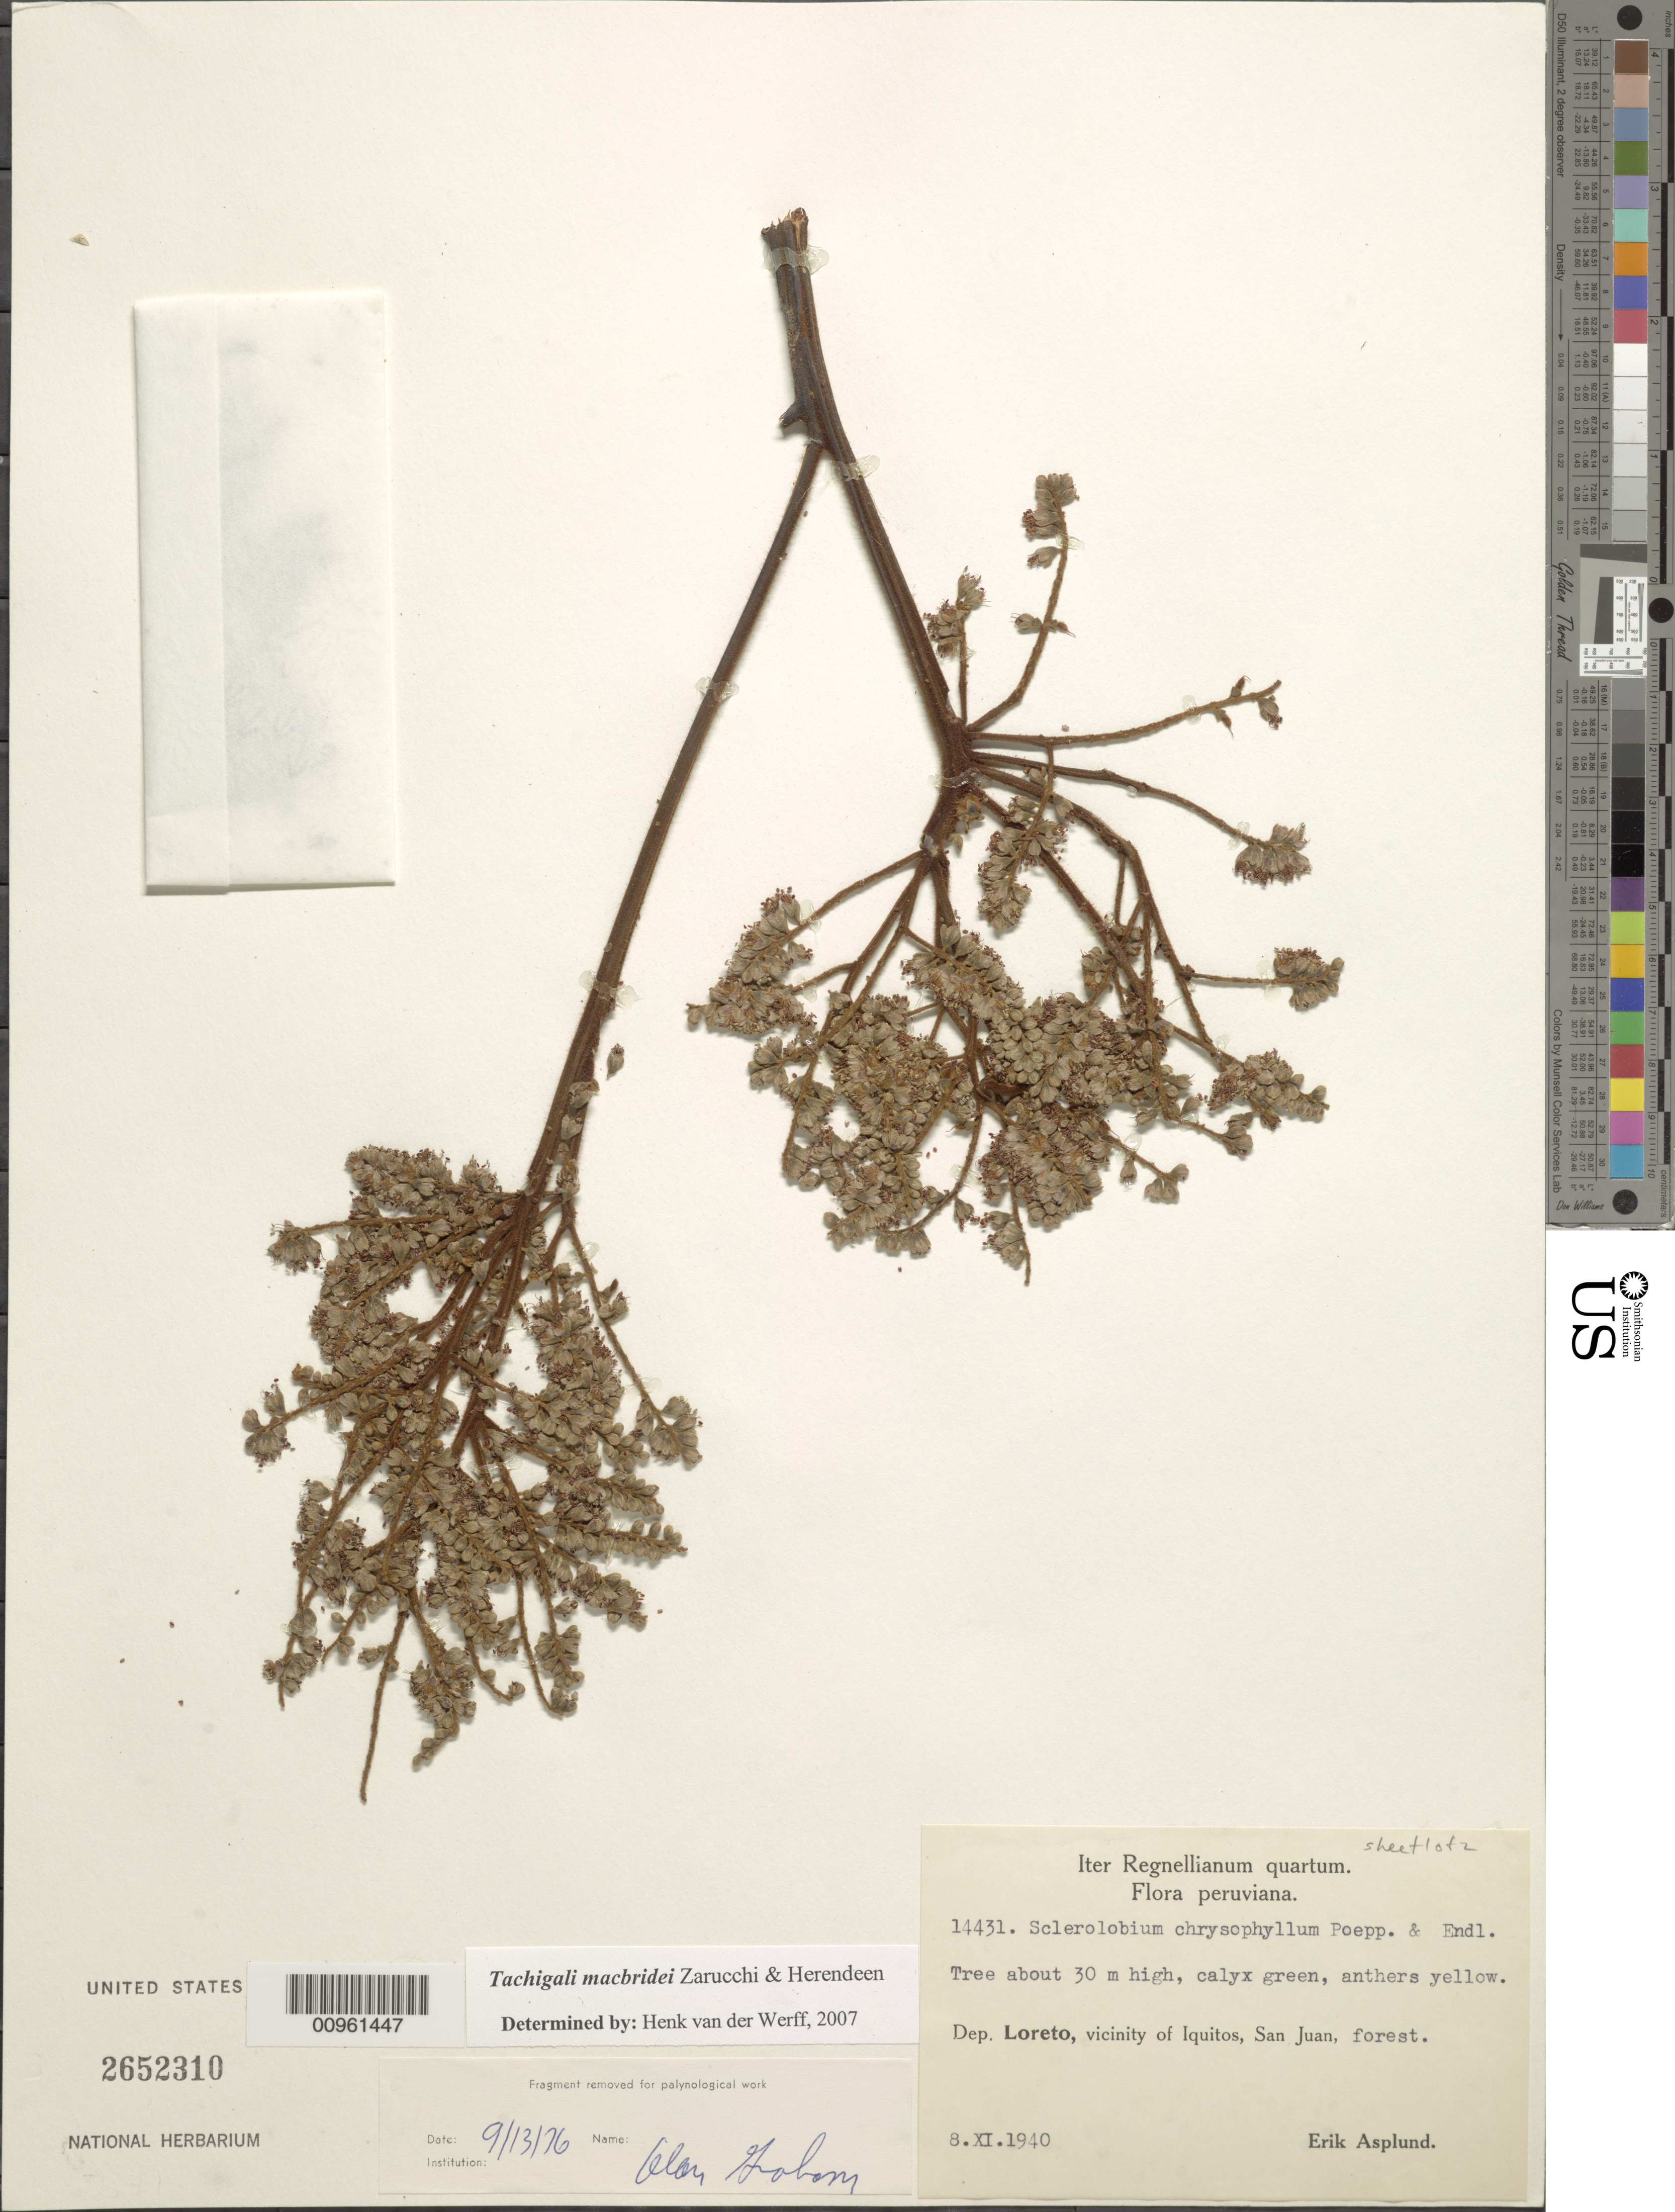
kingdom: Plantae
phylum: Tracheophyta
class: Magnoliopsida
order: Fabales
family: Fabaceae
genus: Tachigali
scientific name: Tachigali macbridei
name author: Zarucchi & Herend.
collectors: E. Asplund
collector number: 14431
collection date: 1940-11-08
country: Peru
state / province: Loreto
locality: Vicinity of Iquitos, San Juan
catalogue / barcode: US 2652310